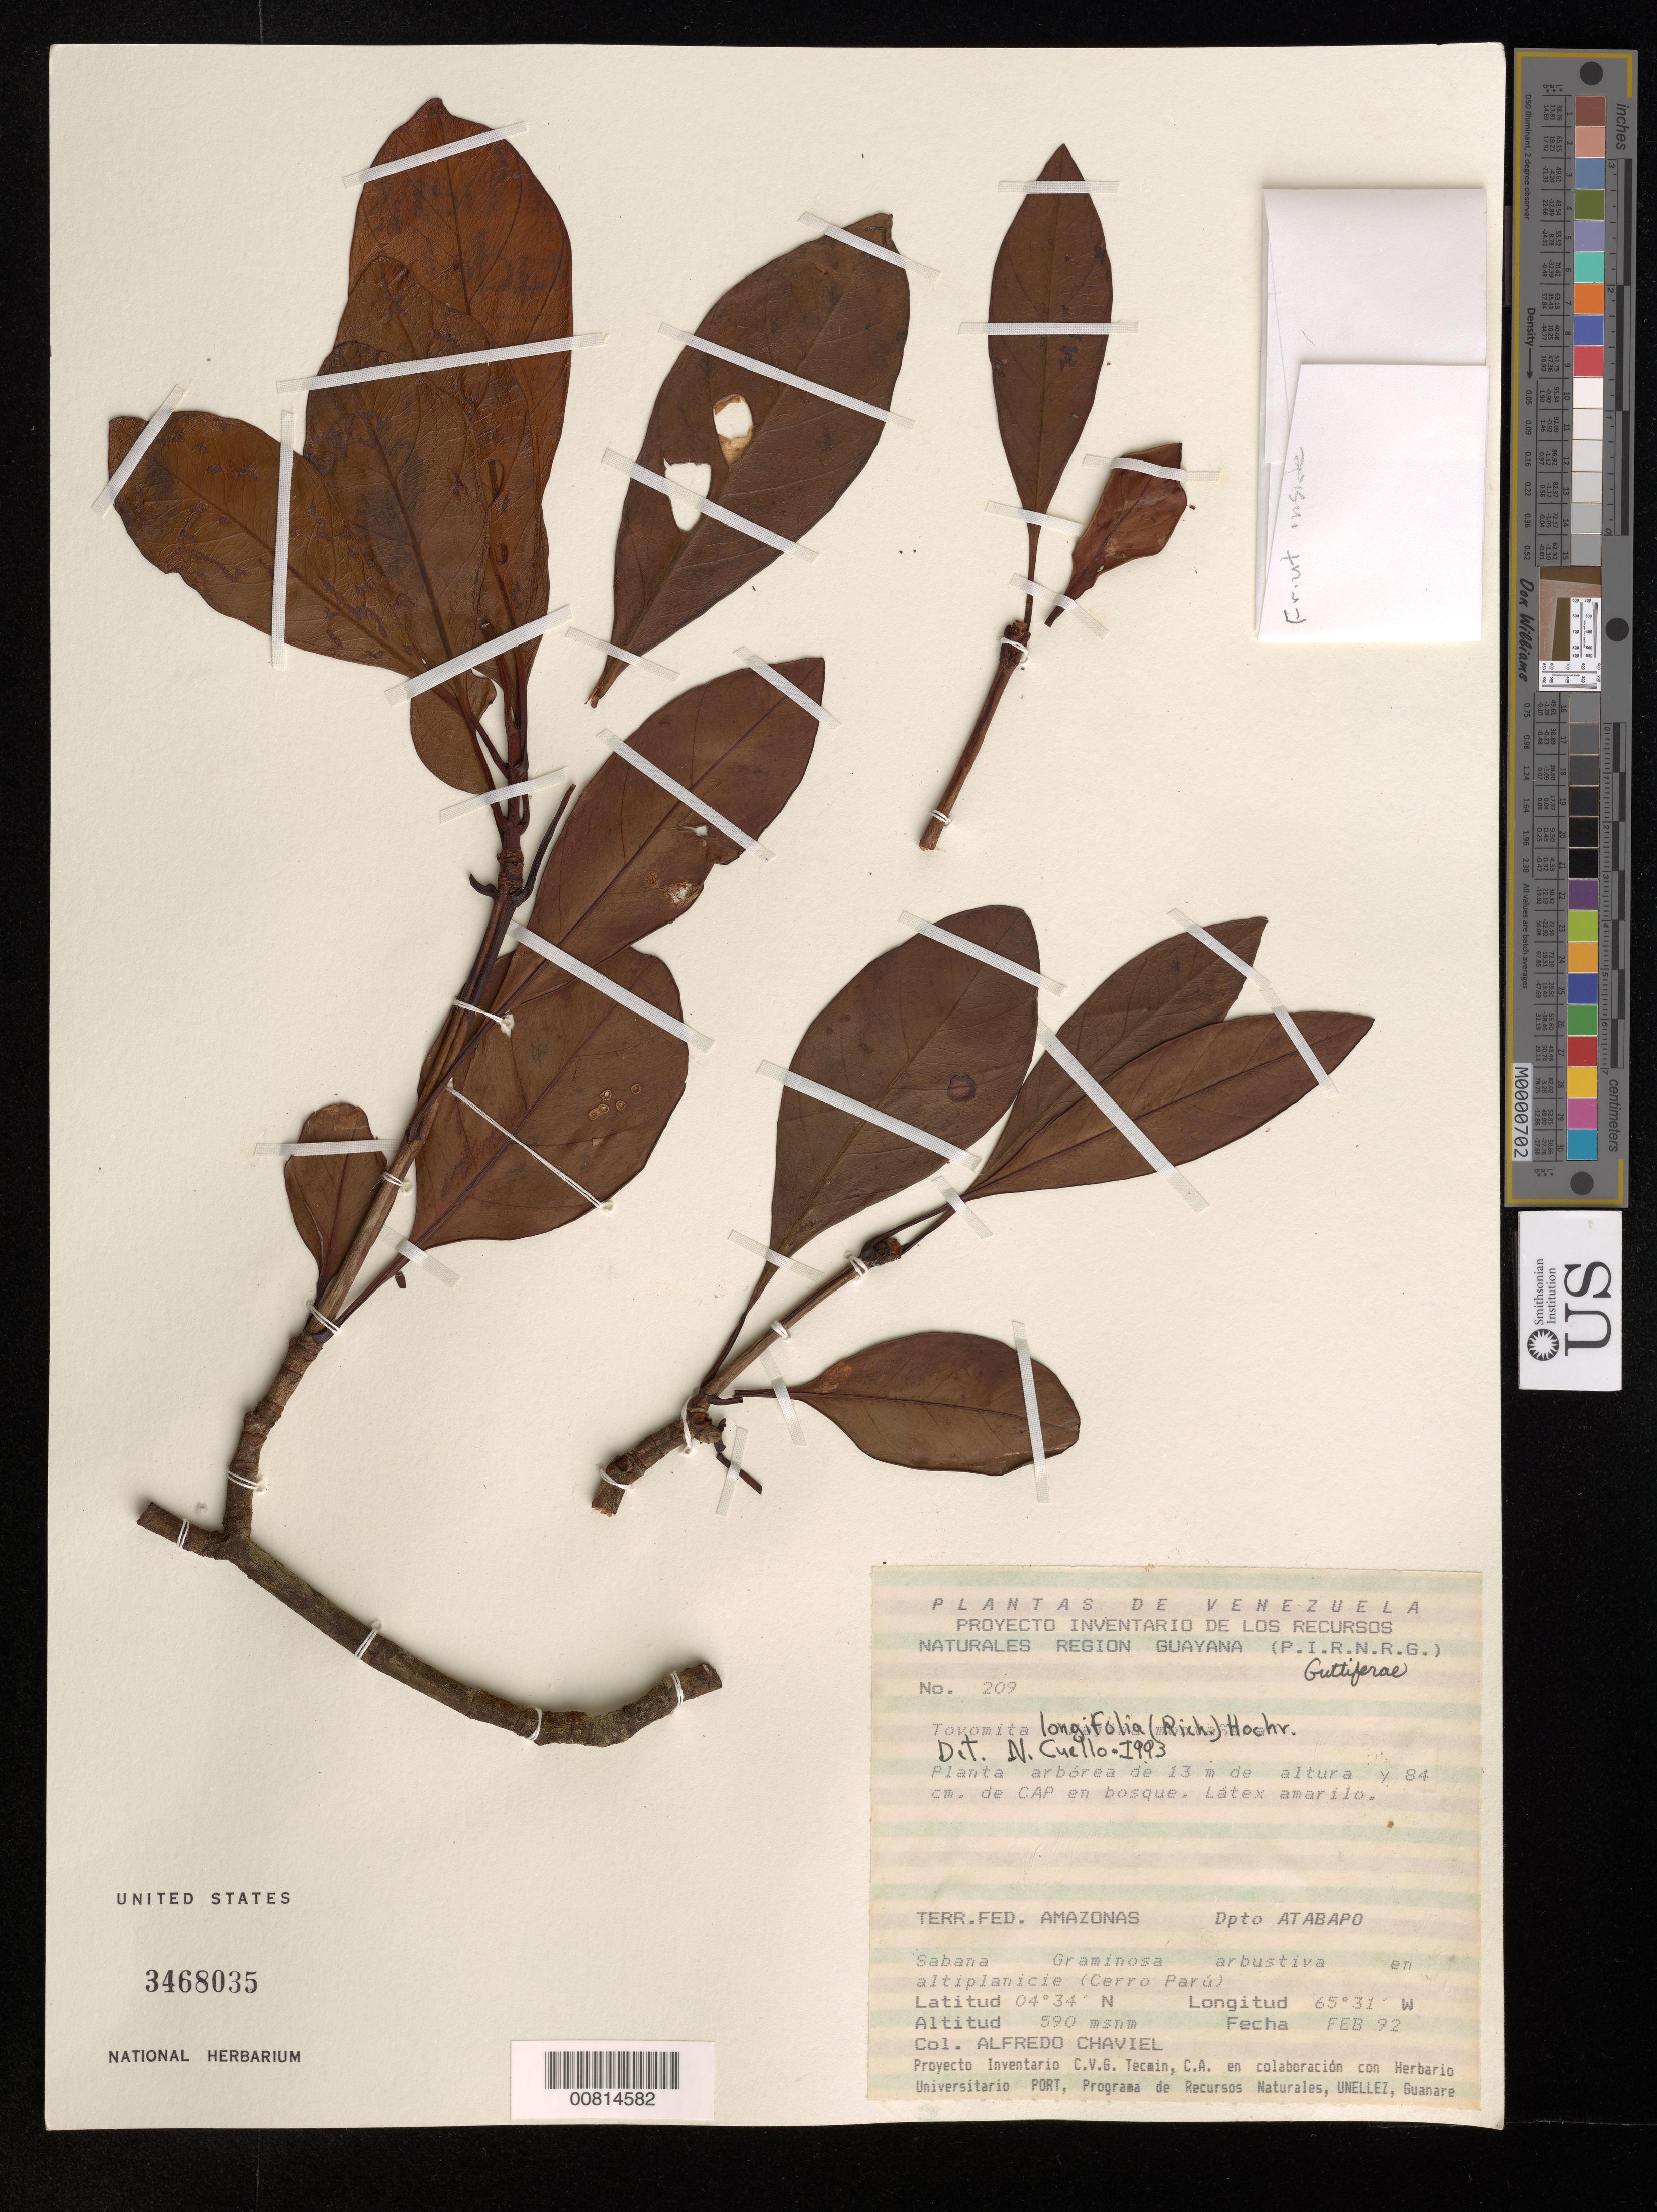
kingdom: Plantae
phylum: Tracheophyta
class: Magnoliopsida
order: Malpighiales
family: Clusiaceae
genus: Tovomita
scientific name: Tovomita longifolia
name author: (Rich.) Hochr.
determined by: Cuello, Nidia L.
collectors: A. Chaviel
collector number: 209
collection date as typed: Feb-92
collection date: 1992-02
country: Venezuela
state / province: Amazonas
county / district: Atabapo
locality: Cerro Parú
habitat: Sabana graminosa arbustiva en altiplanicie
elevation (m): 590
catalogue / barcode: US 3468035